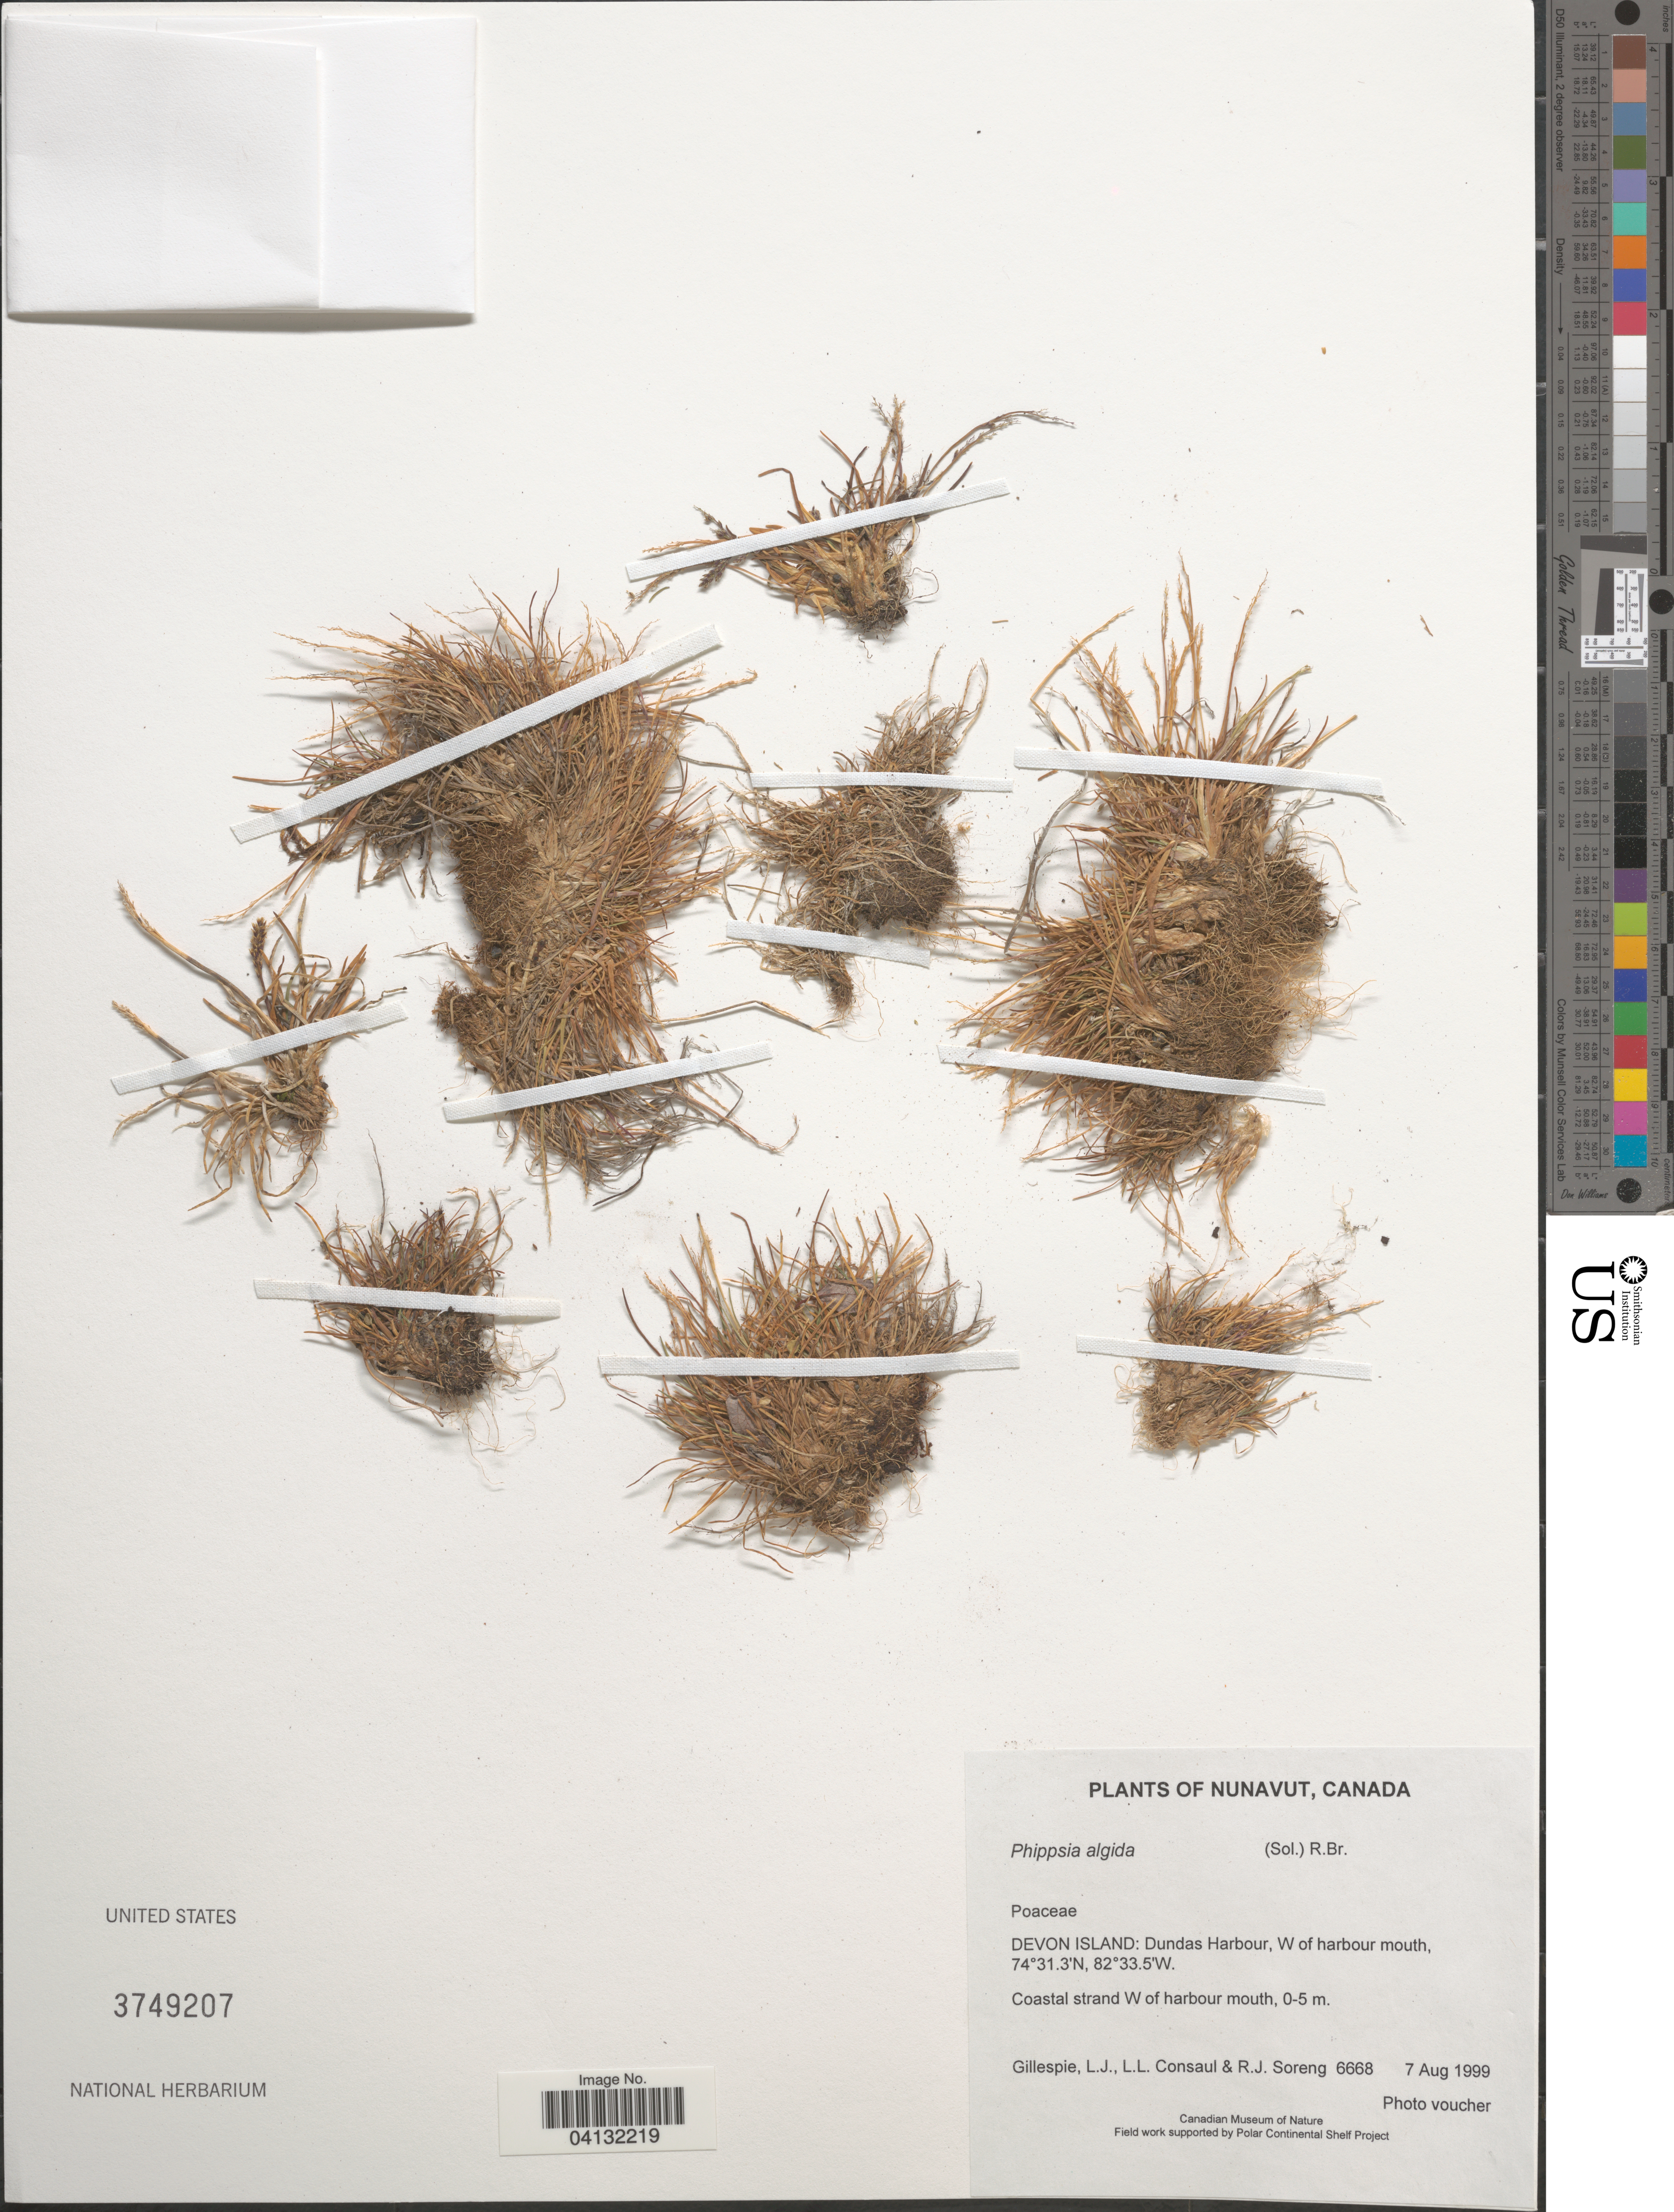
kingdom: Plantae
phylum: Tracheophyta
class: Liliopsida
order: Poales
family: Poaceae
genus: Phippsia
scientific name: Phippsia algida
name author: (Sol.) R. Br.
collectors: L. Gillespie, L. Consaul & R. J. Soreng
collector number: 6668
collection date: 1999-08-07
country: Canada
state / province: Nunavut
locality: Devon Island: Dundas Harbour, W of harbour mouth. Coastal strand W of harbour mouth.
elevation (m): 0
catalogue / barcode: US 3749207